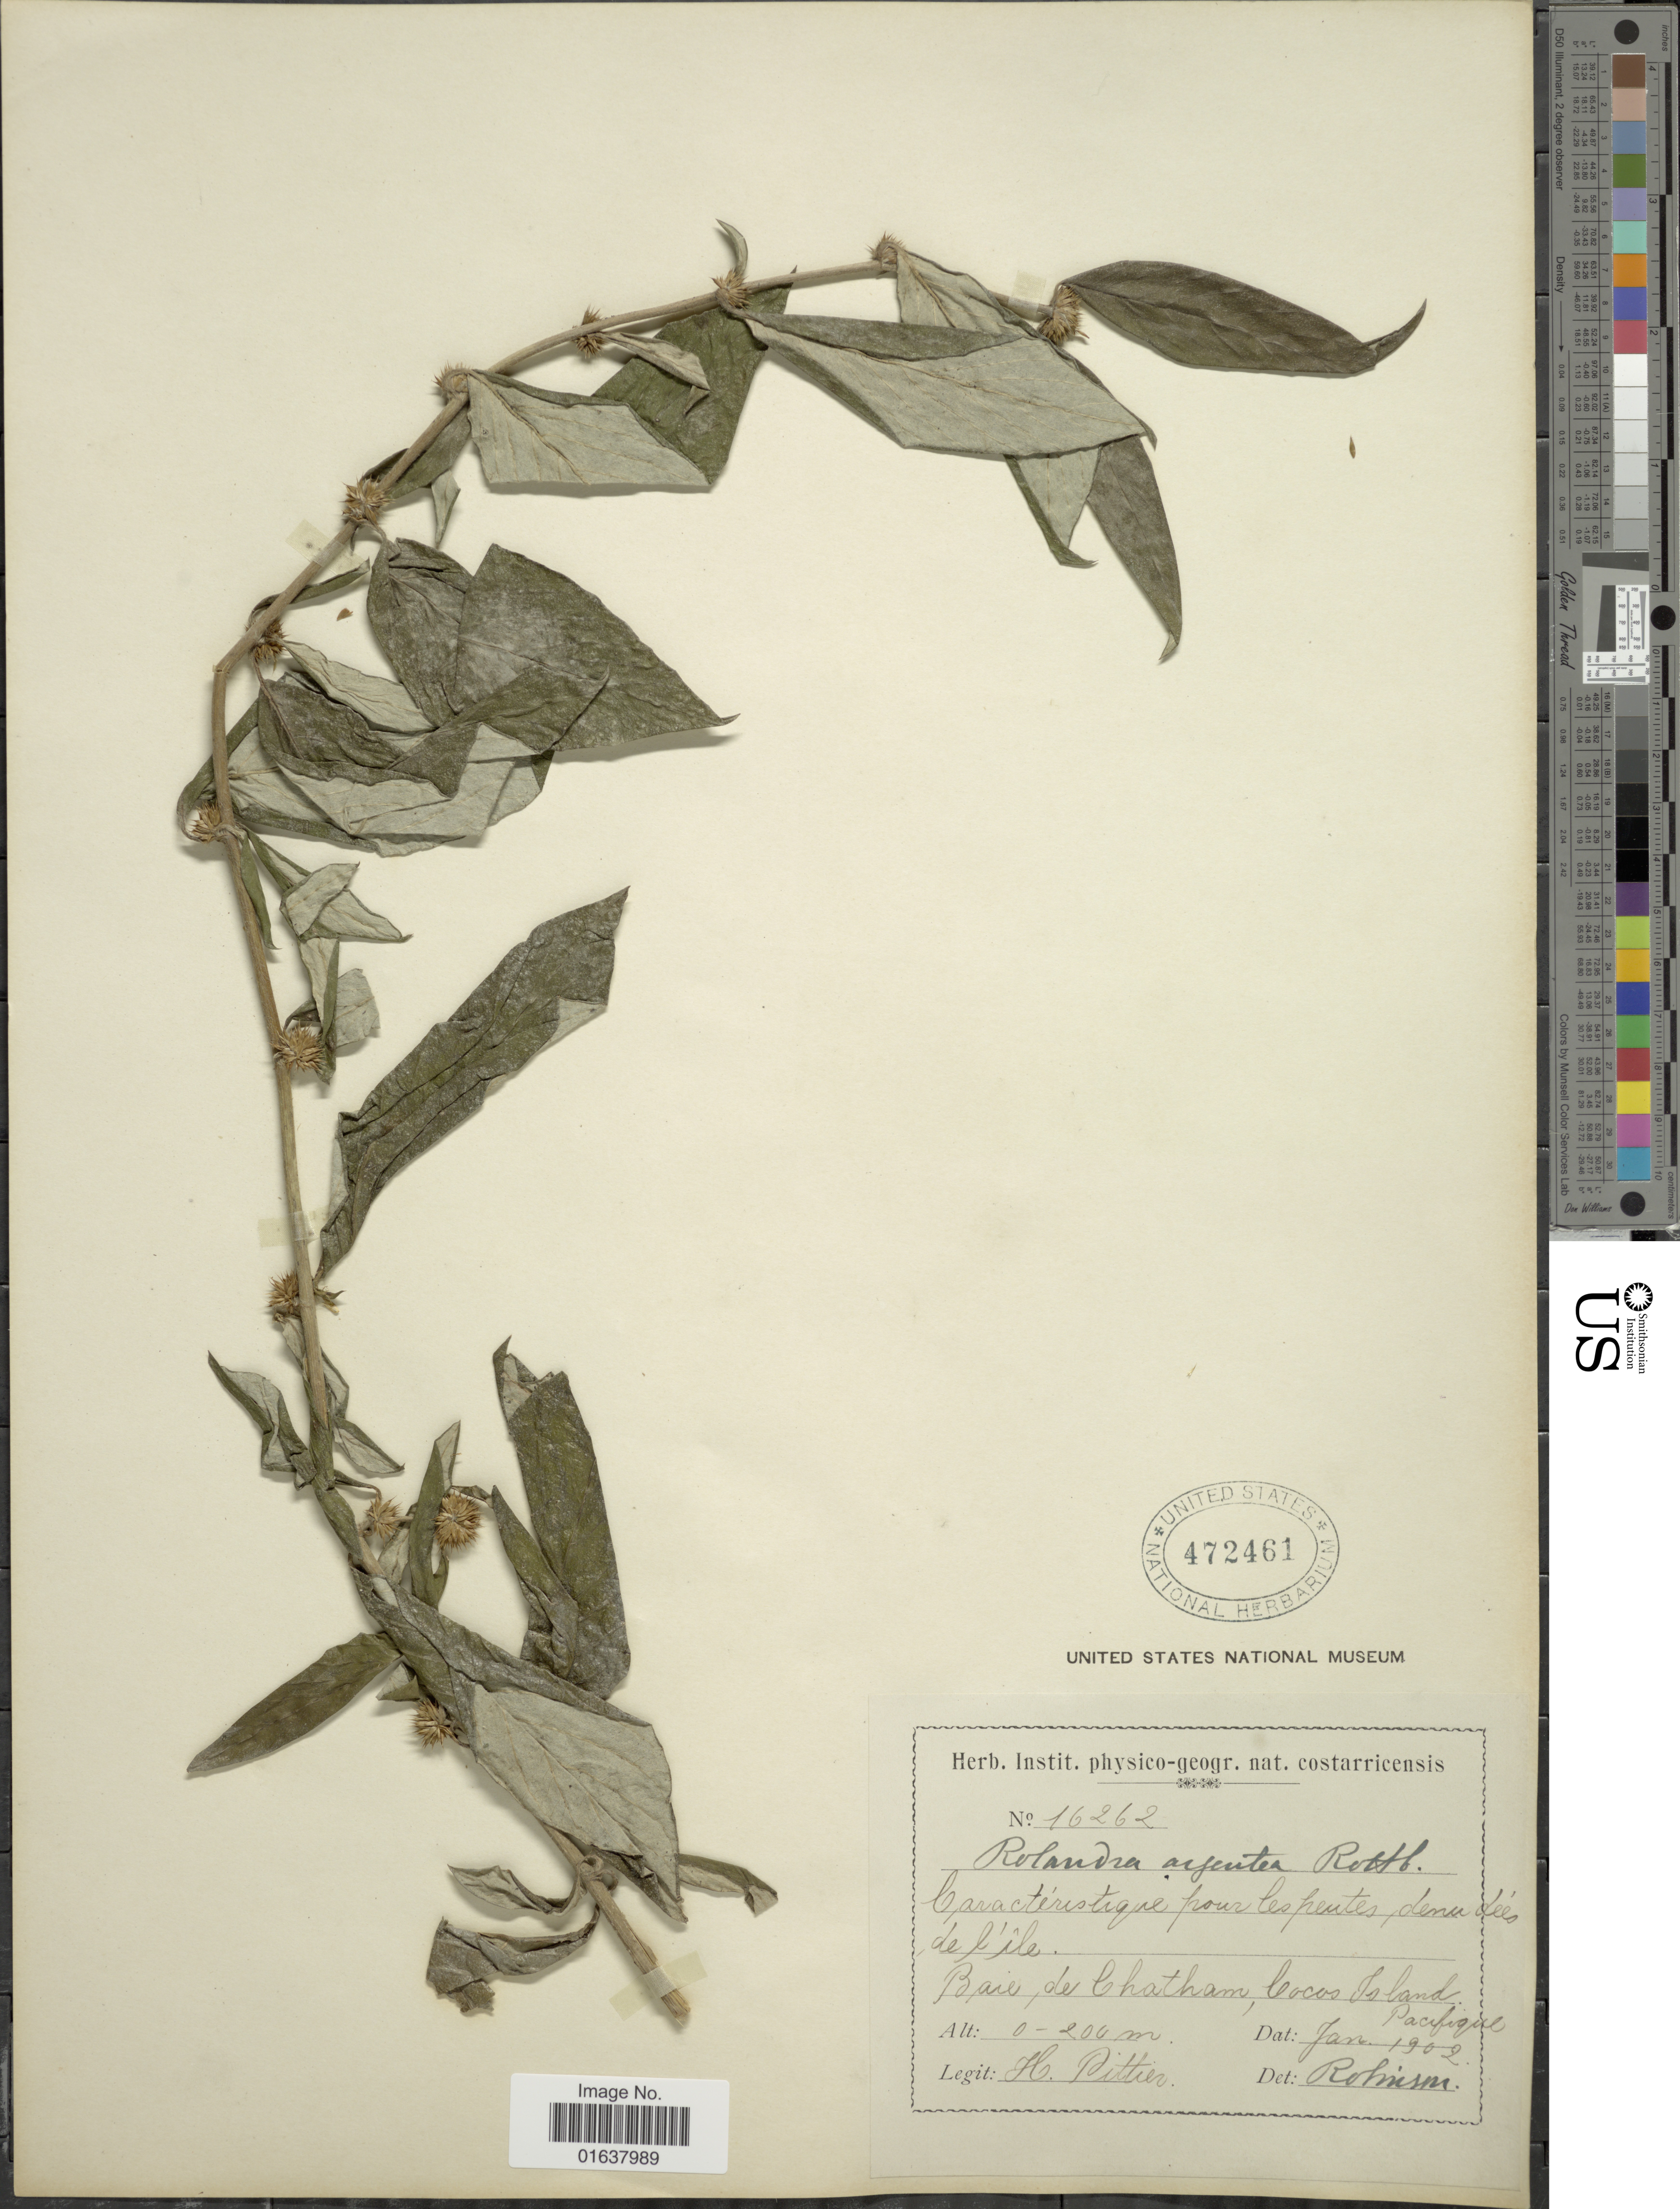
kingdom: Plantae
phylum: Tracheophyta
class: Magnoliopsida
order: Asterales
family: Asteraceae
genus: Rolandra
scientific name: Rolandra fruticosa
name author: (L.) Kuntze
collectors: H. F. Pittier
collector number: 16262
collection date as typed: Transcribed d/m/y: /1/19025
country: Costa Rica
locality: Baie de Chatham, bocos Island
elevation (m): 0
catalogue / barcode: US 472461